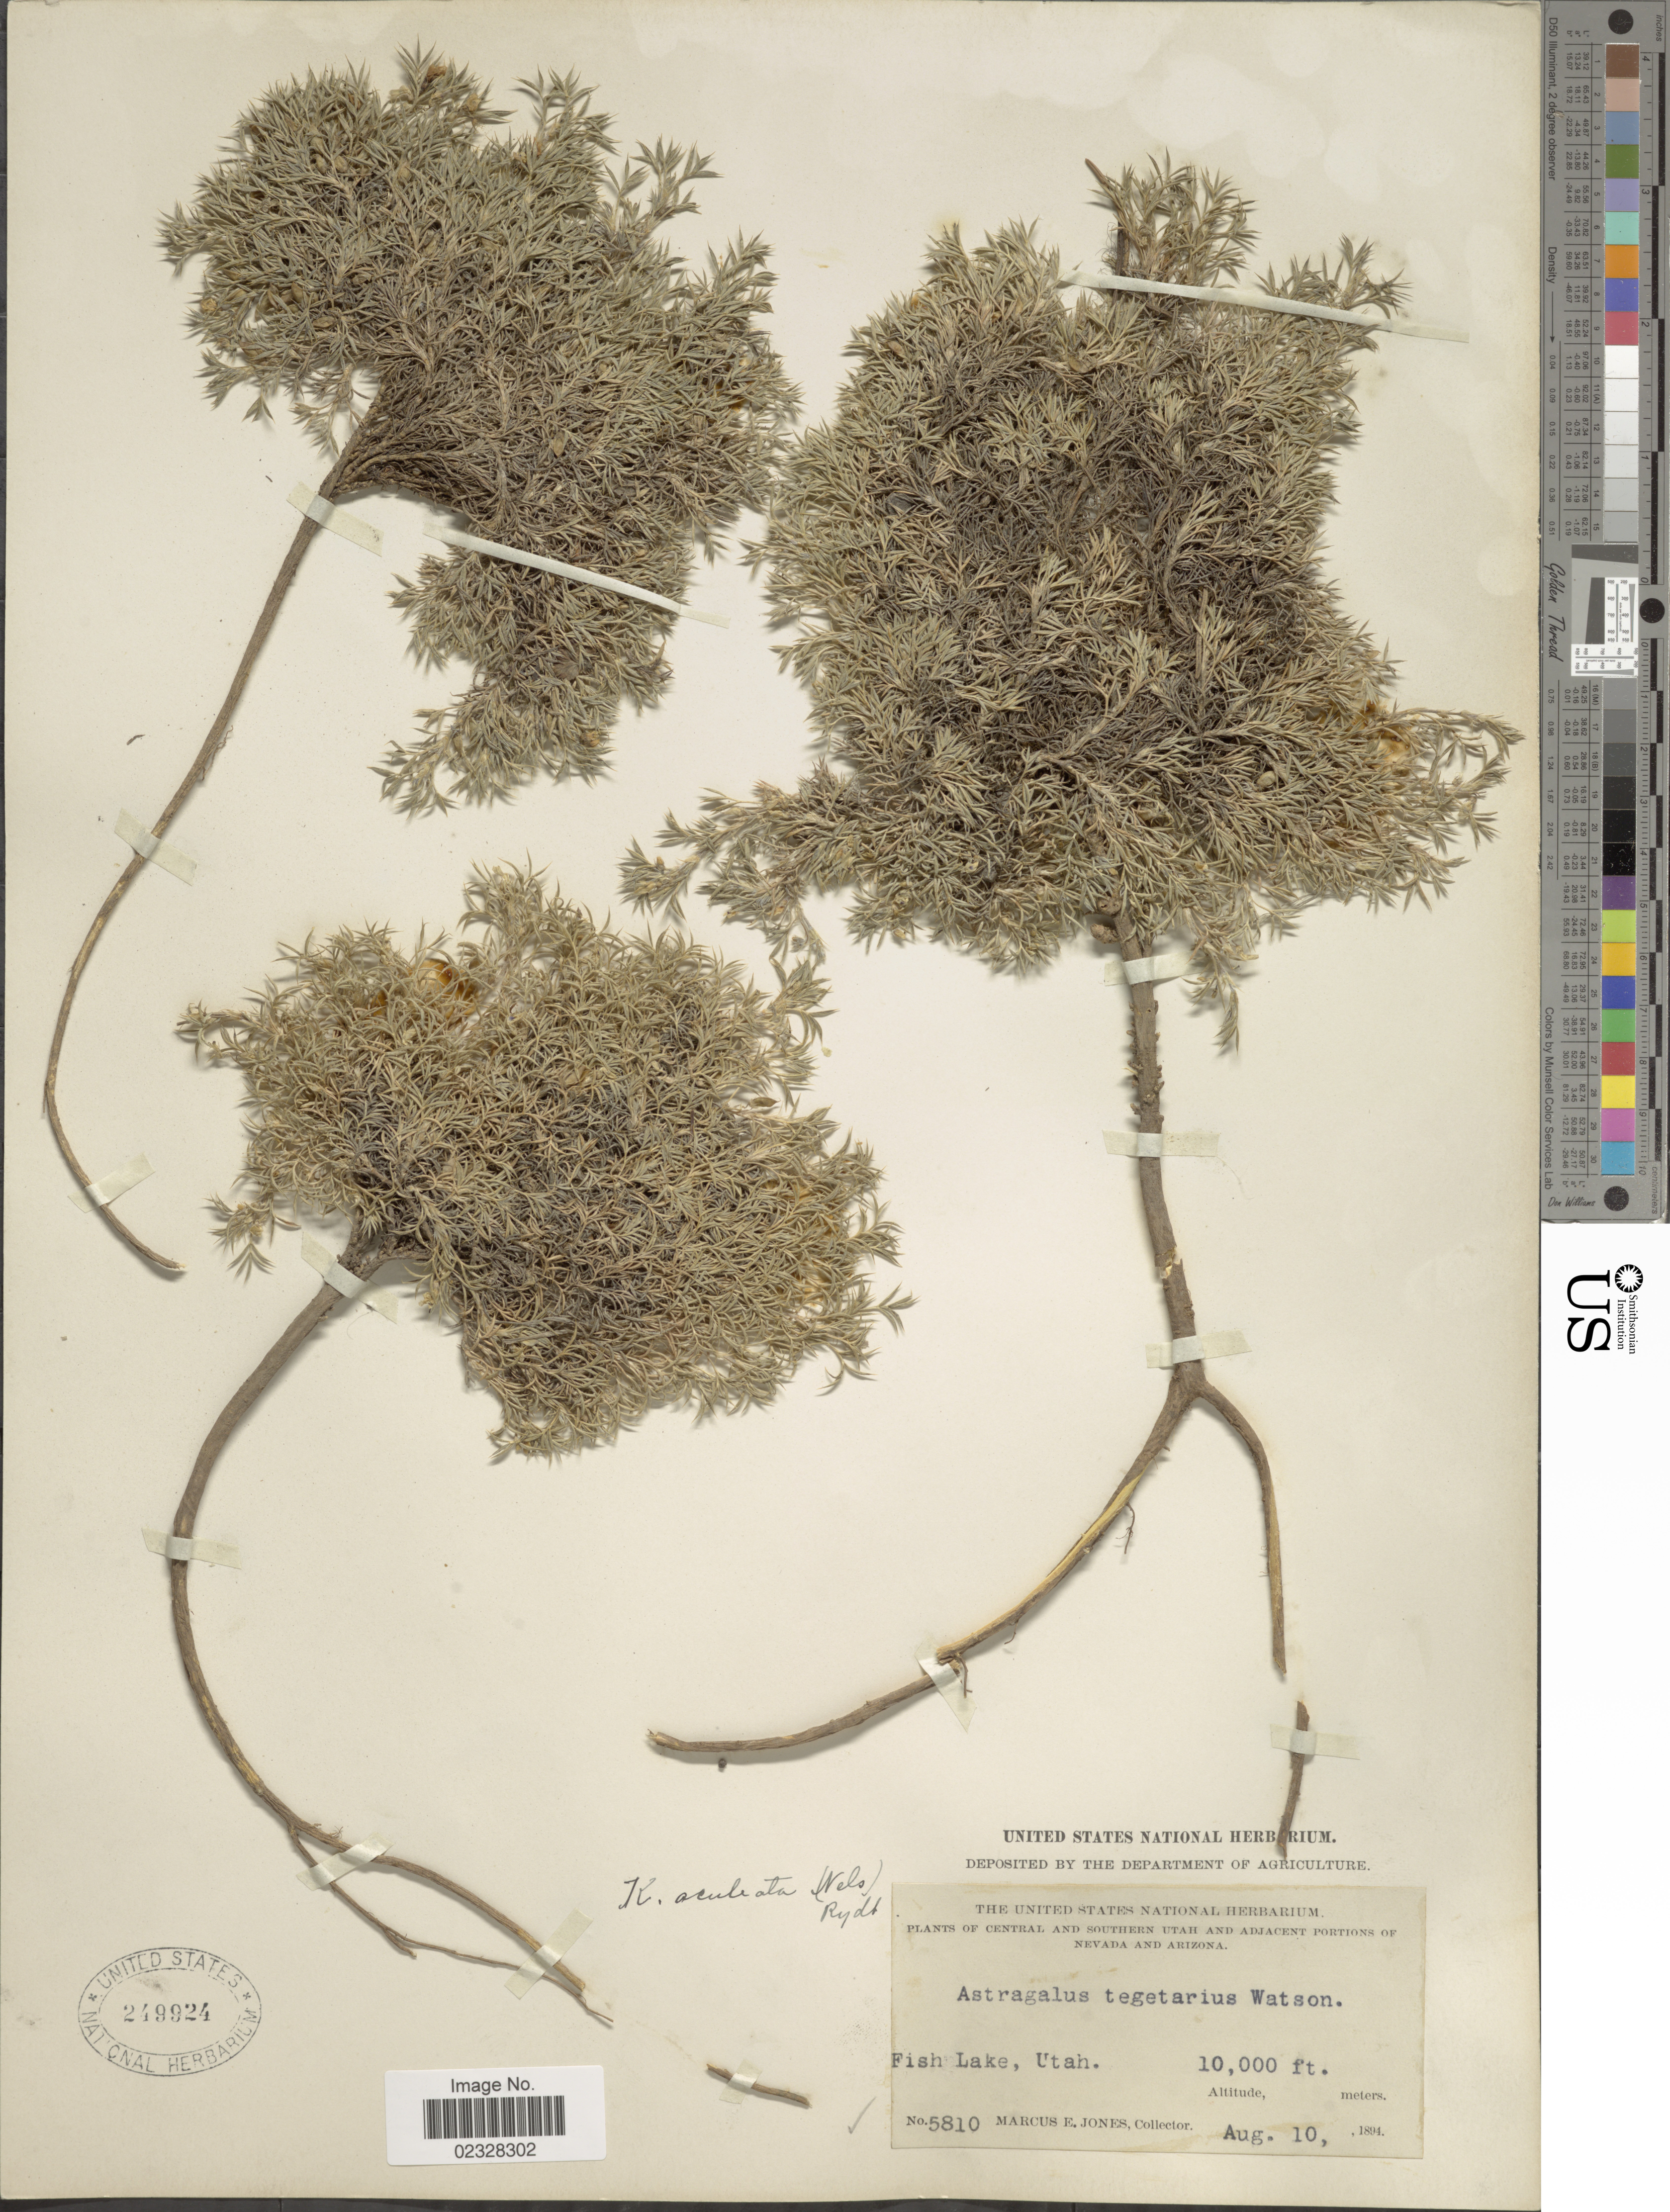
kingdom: Plantae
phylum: Tracheophyta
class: Magnoliopsida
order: Fabales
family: Fabaceae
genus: Astragalus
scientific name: Astragalus aculeatus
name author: A. Nelson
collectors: M. E. Jones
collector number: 5810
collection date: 1894-08-10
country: United States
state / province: Utah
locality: Fish Lake.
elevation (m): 3048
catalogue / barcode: US 249924